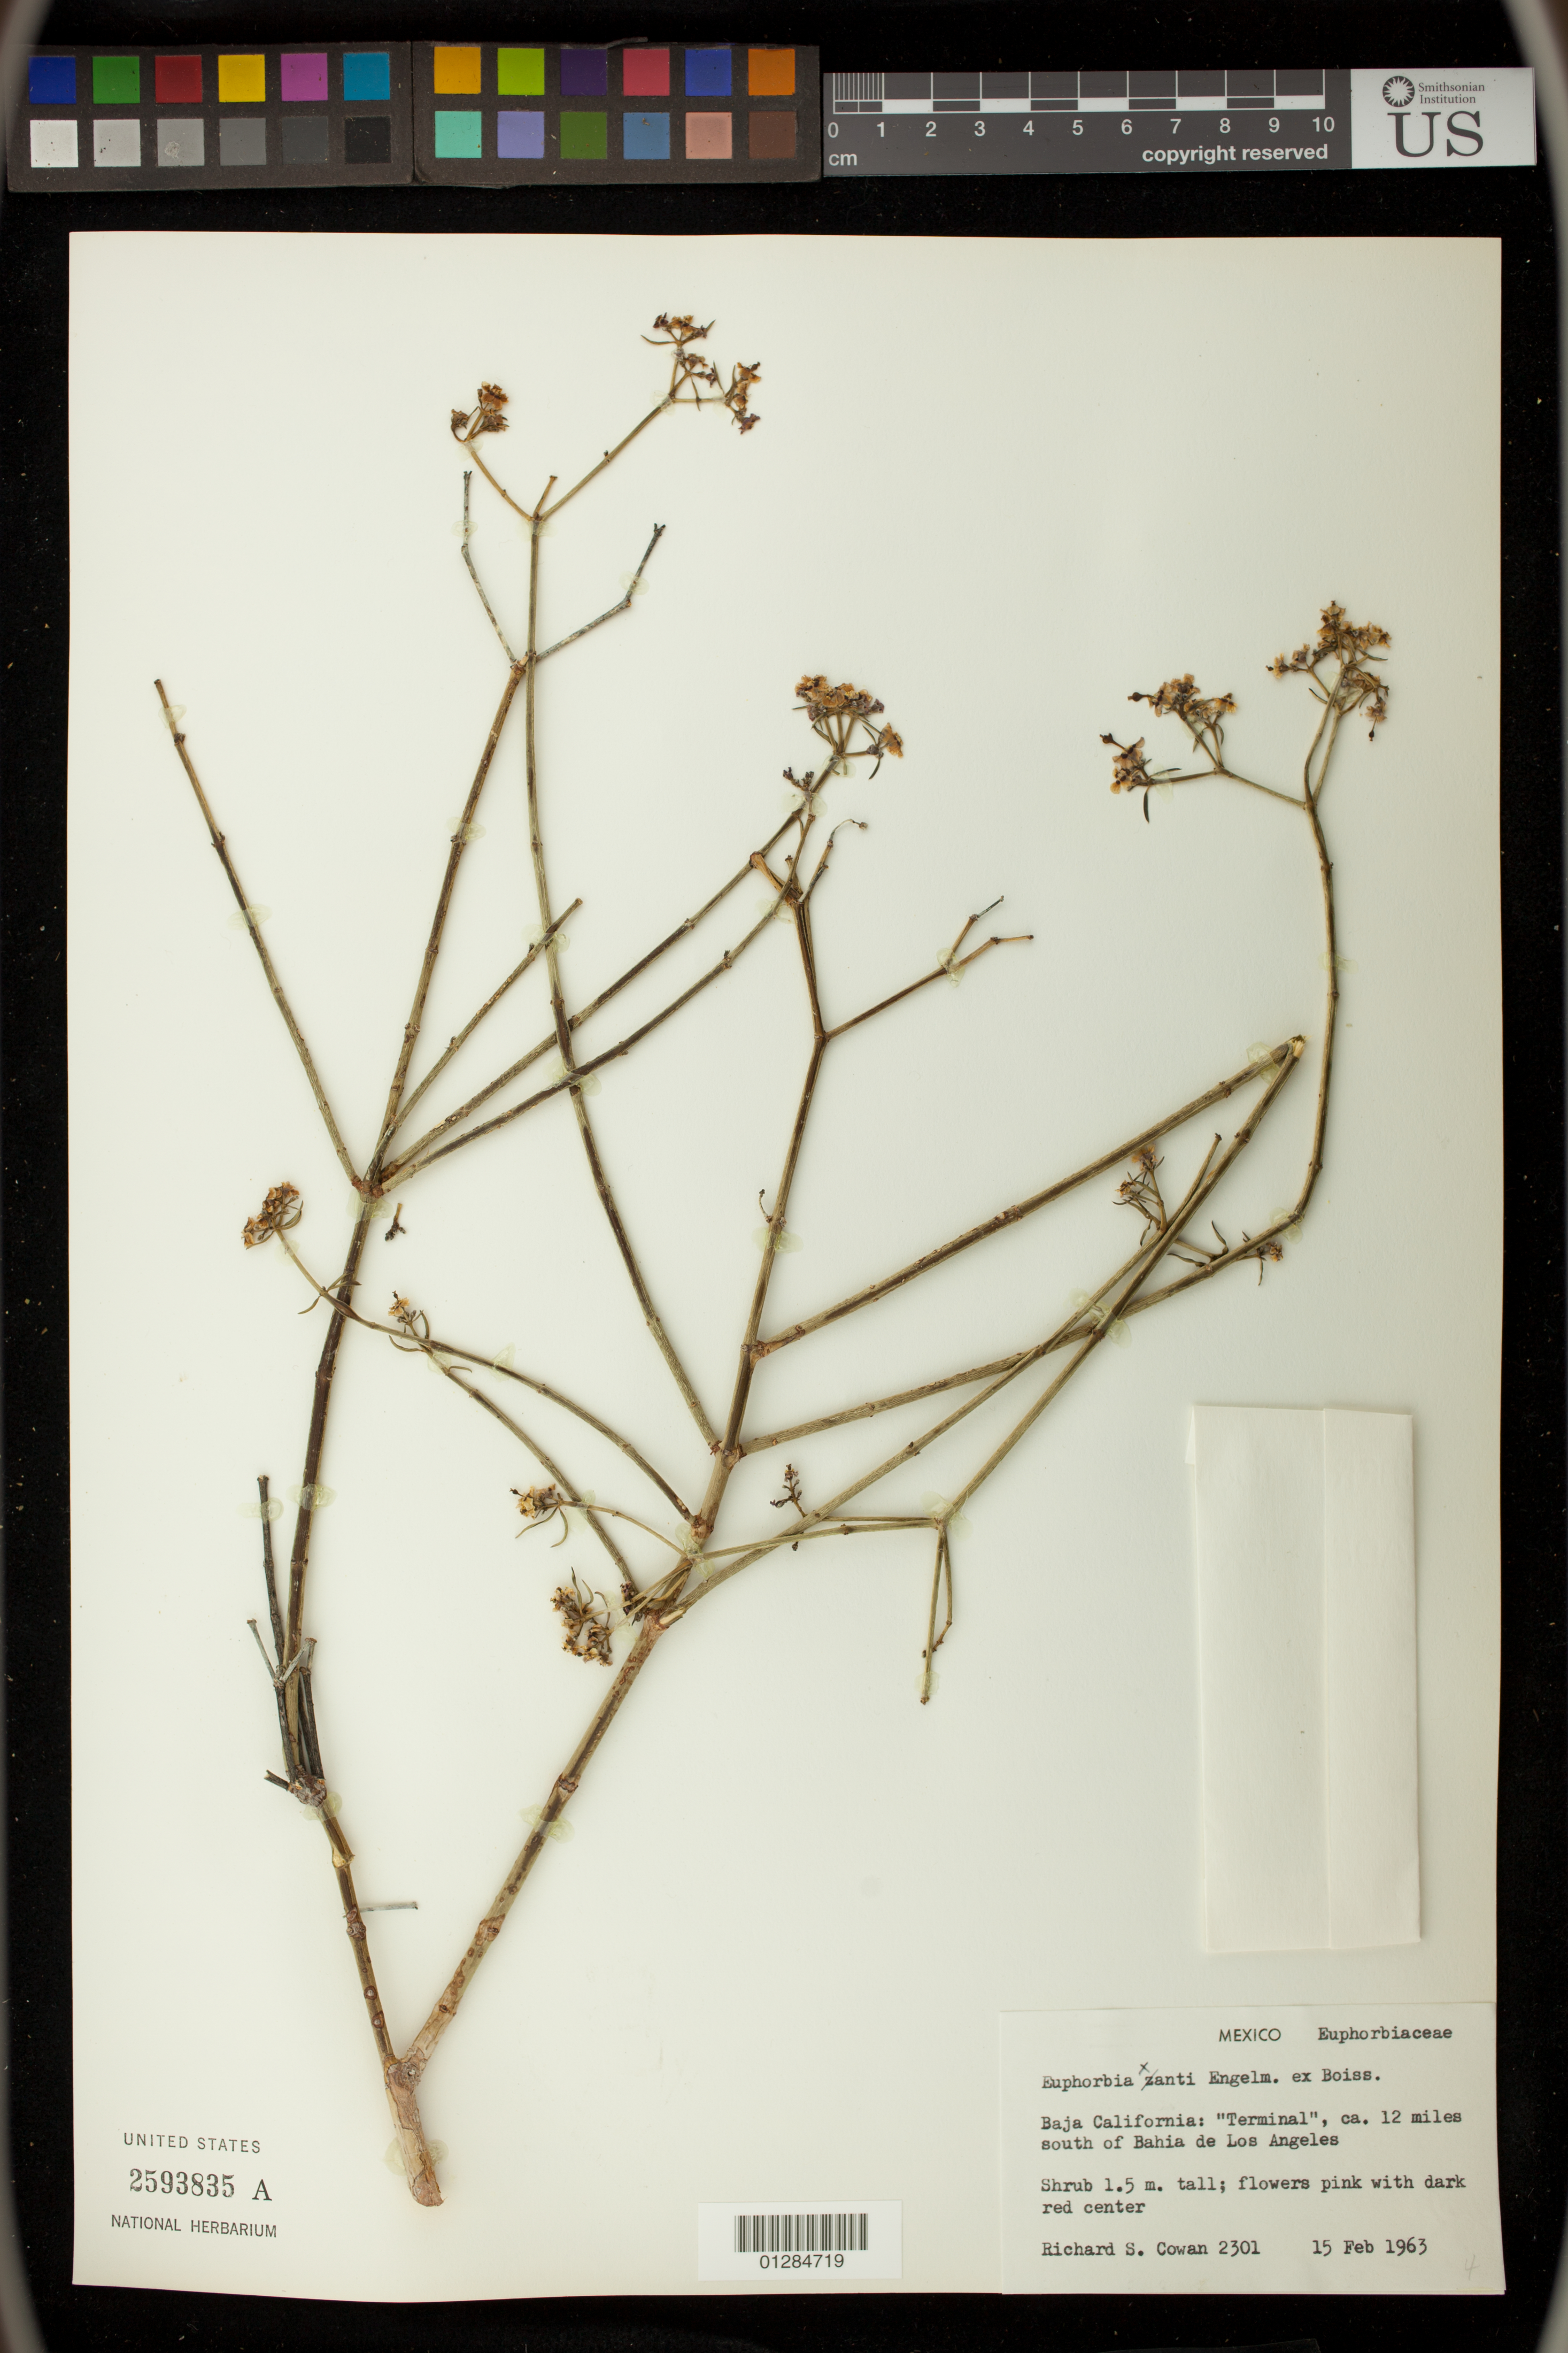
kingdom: Plantae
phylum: Tracheophyta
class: Magnoliopsida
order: Malpighiales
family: Euphorbiaceae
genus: Euphorbia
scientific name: Euphorbia xanti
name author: Engelm. ex Boiss.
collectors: R. S. Cowan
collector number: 2301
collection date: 1963-02-15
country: Mexico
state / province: Baja California Norte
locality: "Terminal", ca. 12 miles south of Bahia de Los Angeles.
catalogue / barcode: US 2593835A